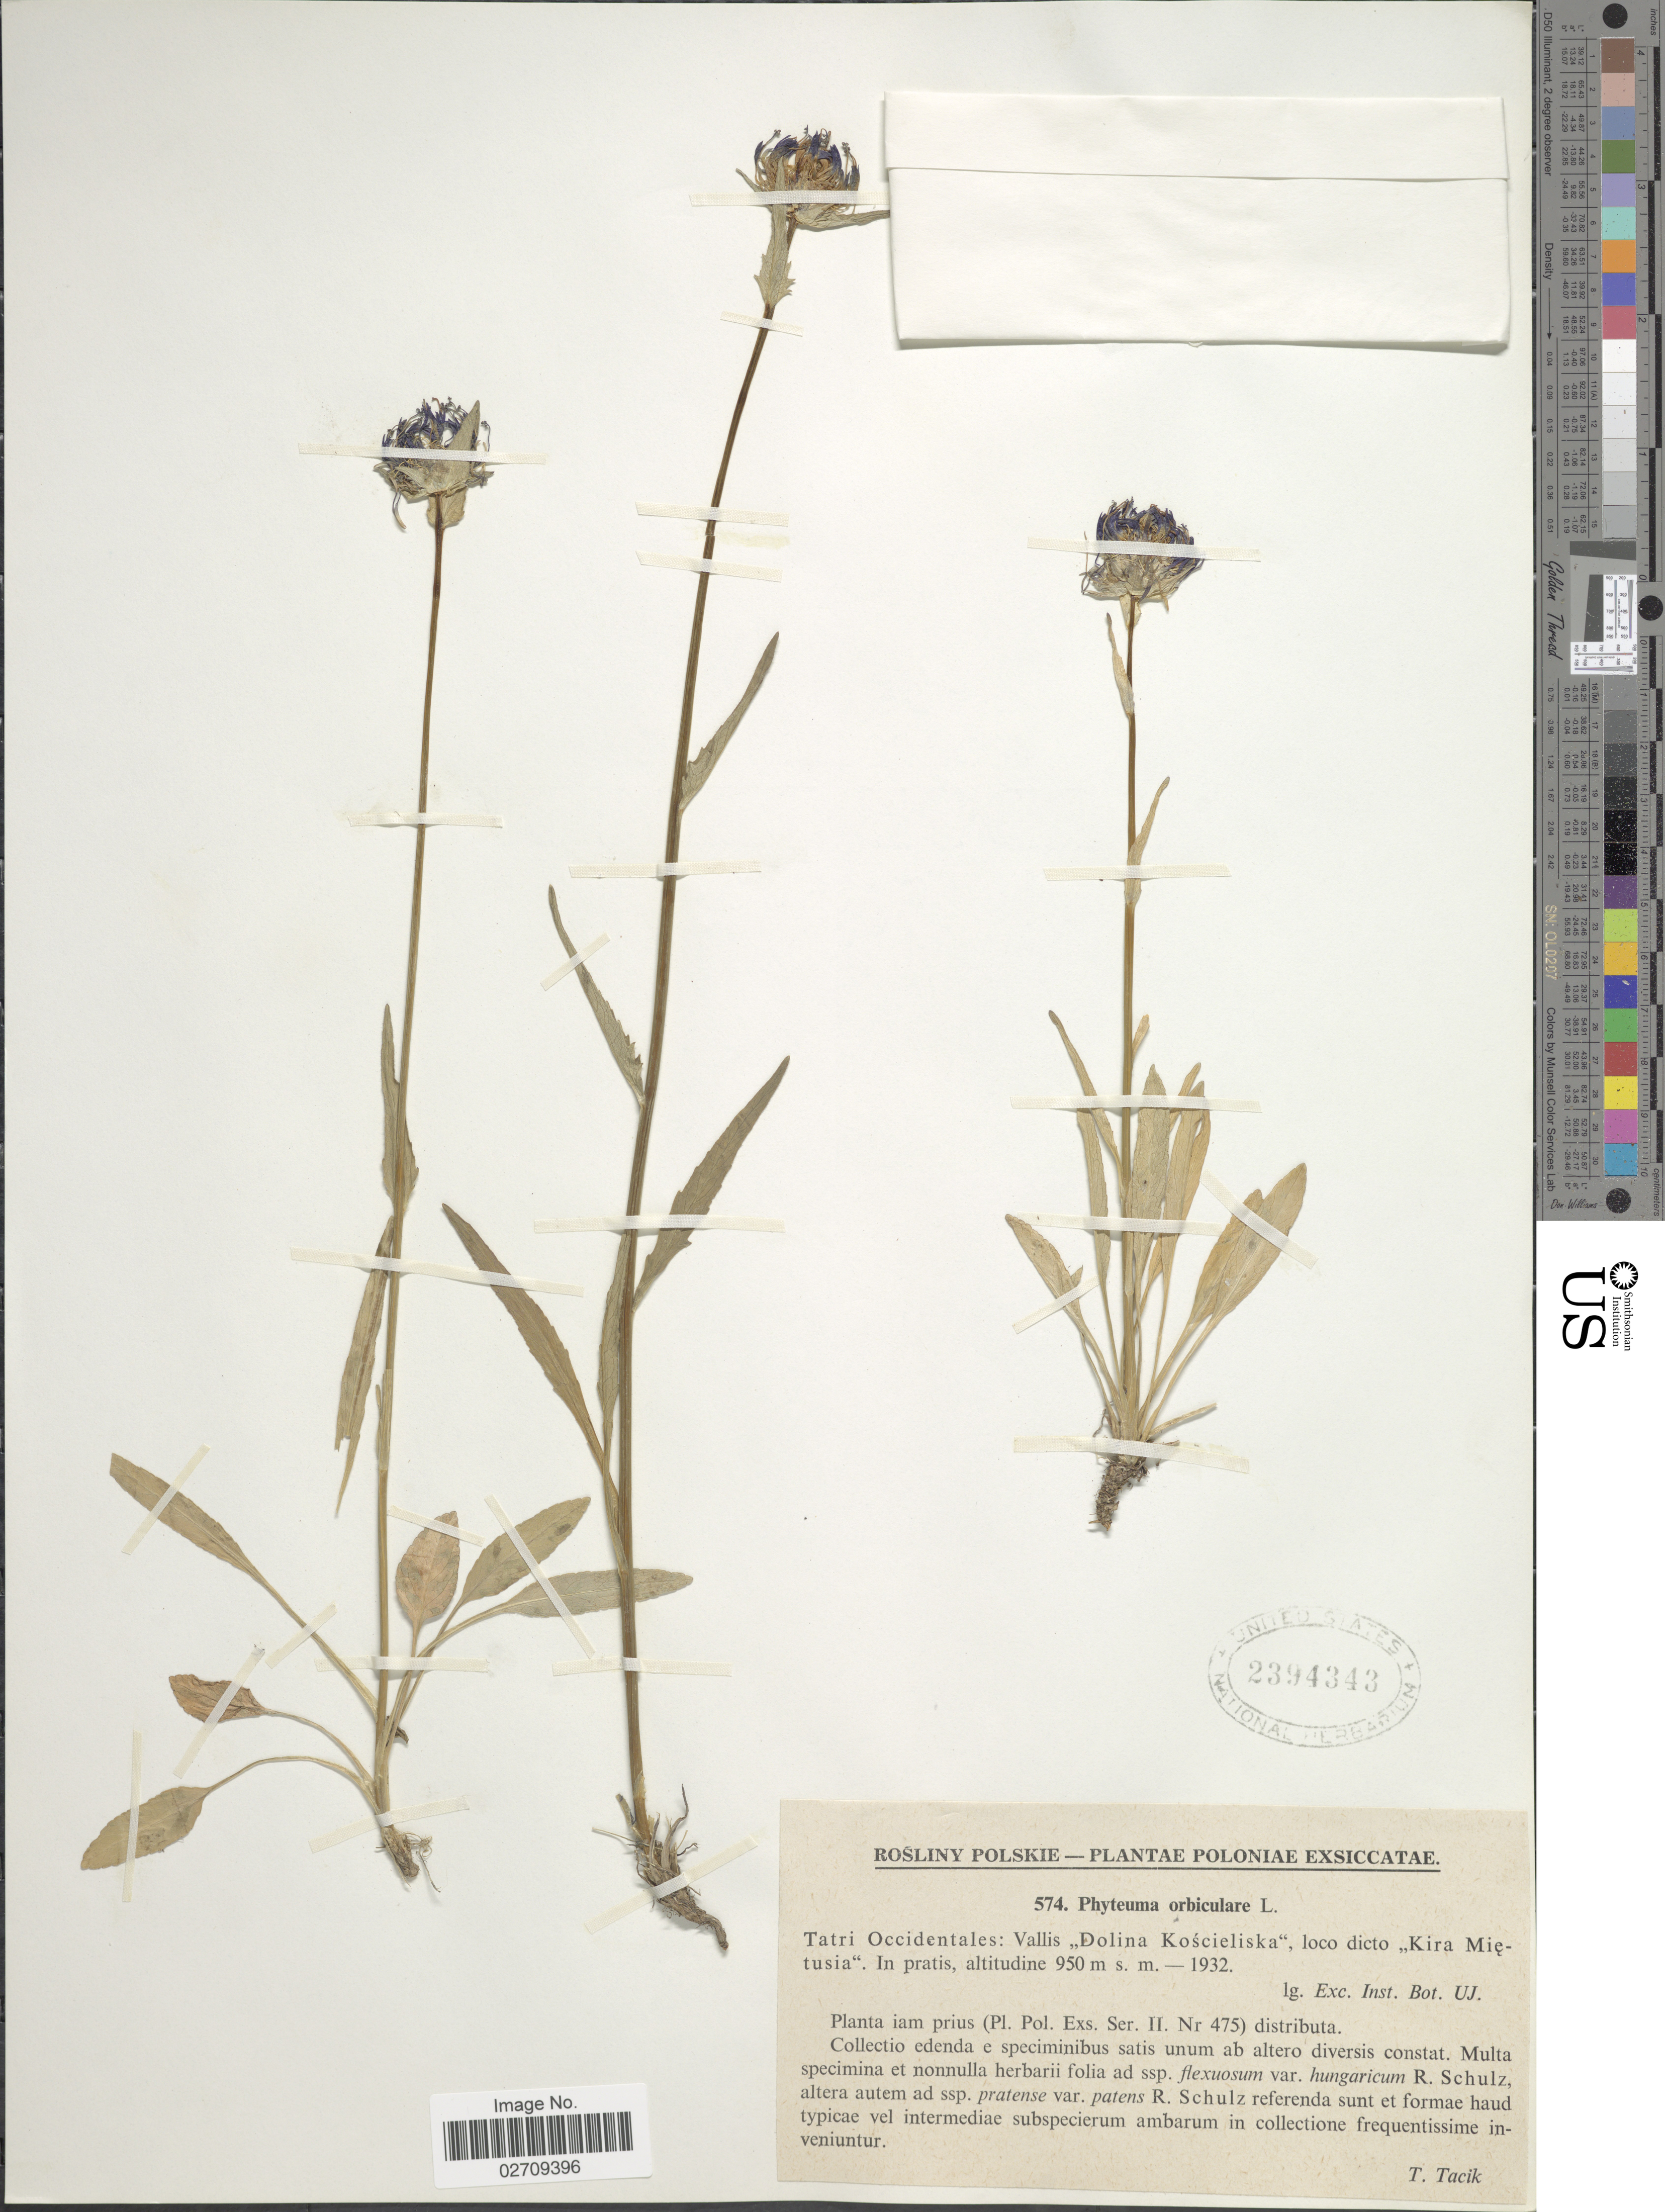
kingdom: Plantae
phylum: Tracheophyta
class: Magnoliopsida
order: Asterales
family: Campanulaceae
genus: Phyteuma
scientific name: Phyteuma orbiculare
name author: L.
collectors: Exch. Inst. Bot. U.J.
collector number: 574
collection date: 1932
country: Poland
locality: Tatri Occidentalis: Valis "Dolina Koscieliska", loco dicto "Kira Mietusia" , In pratis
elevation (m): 950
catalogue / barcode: US 2394343